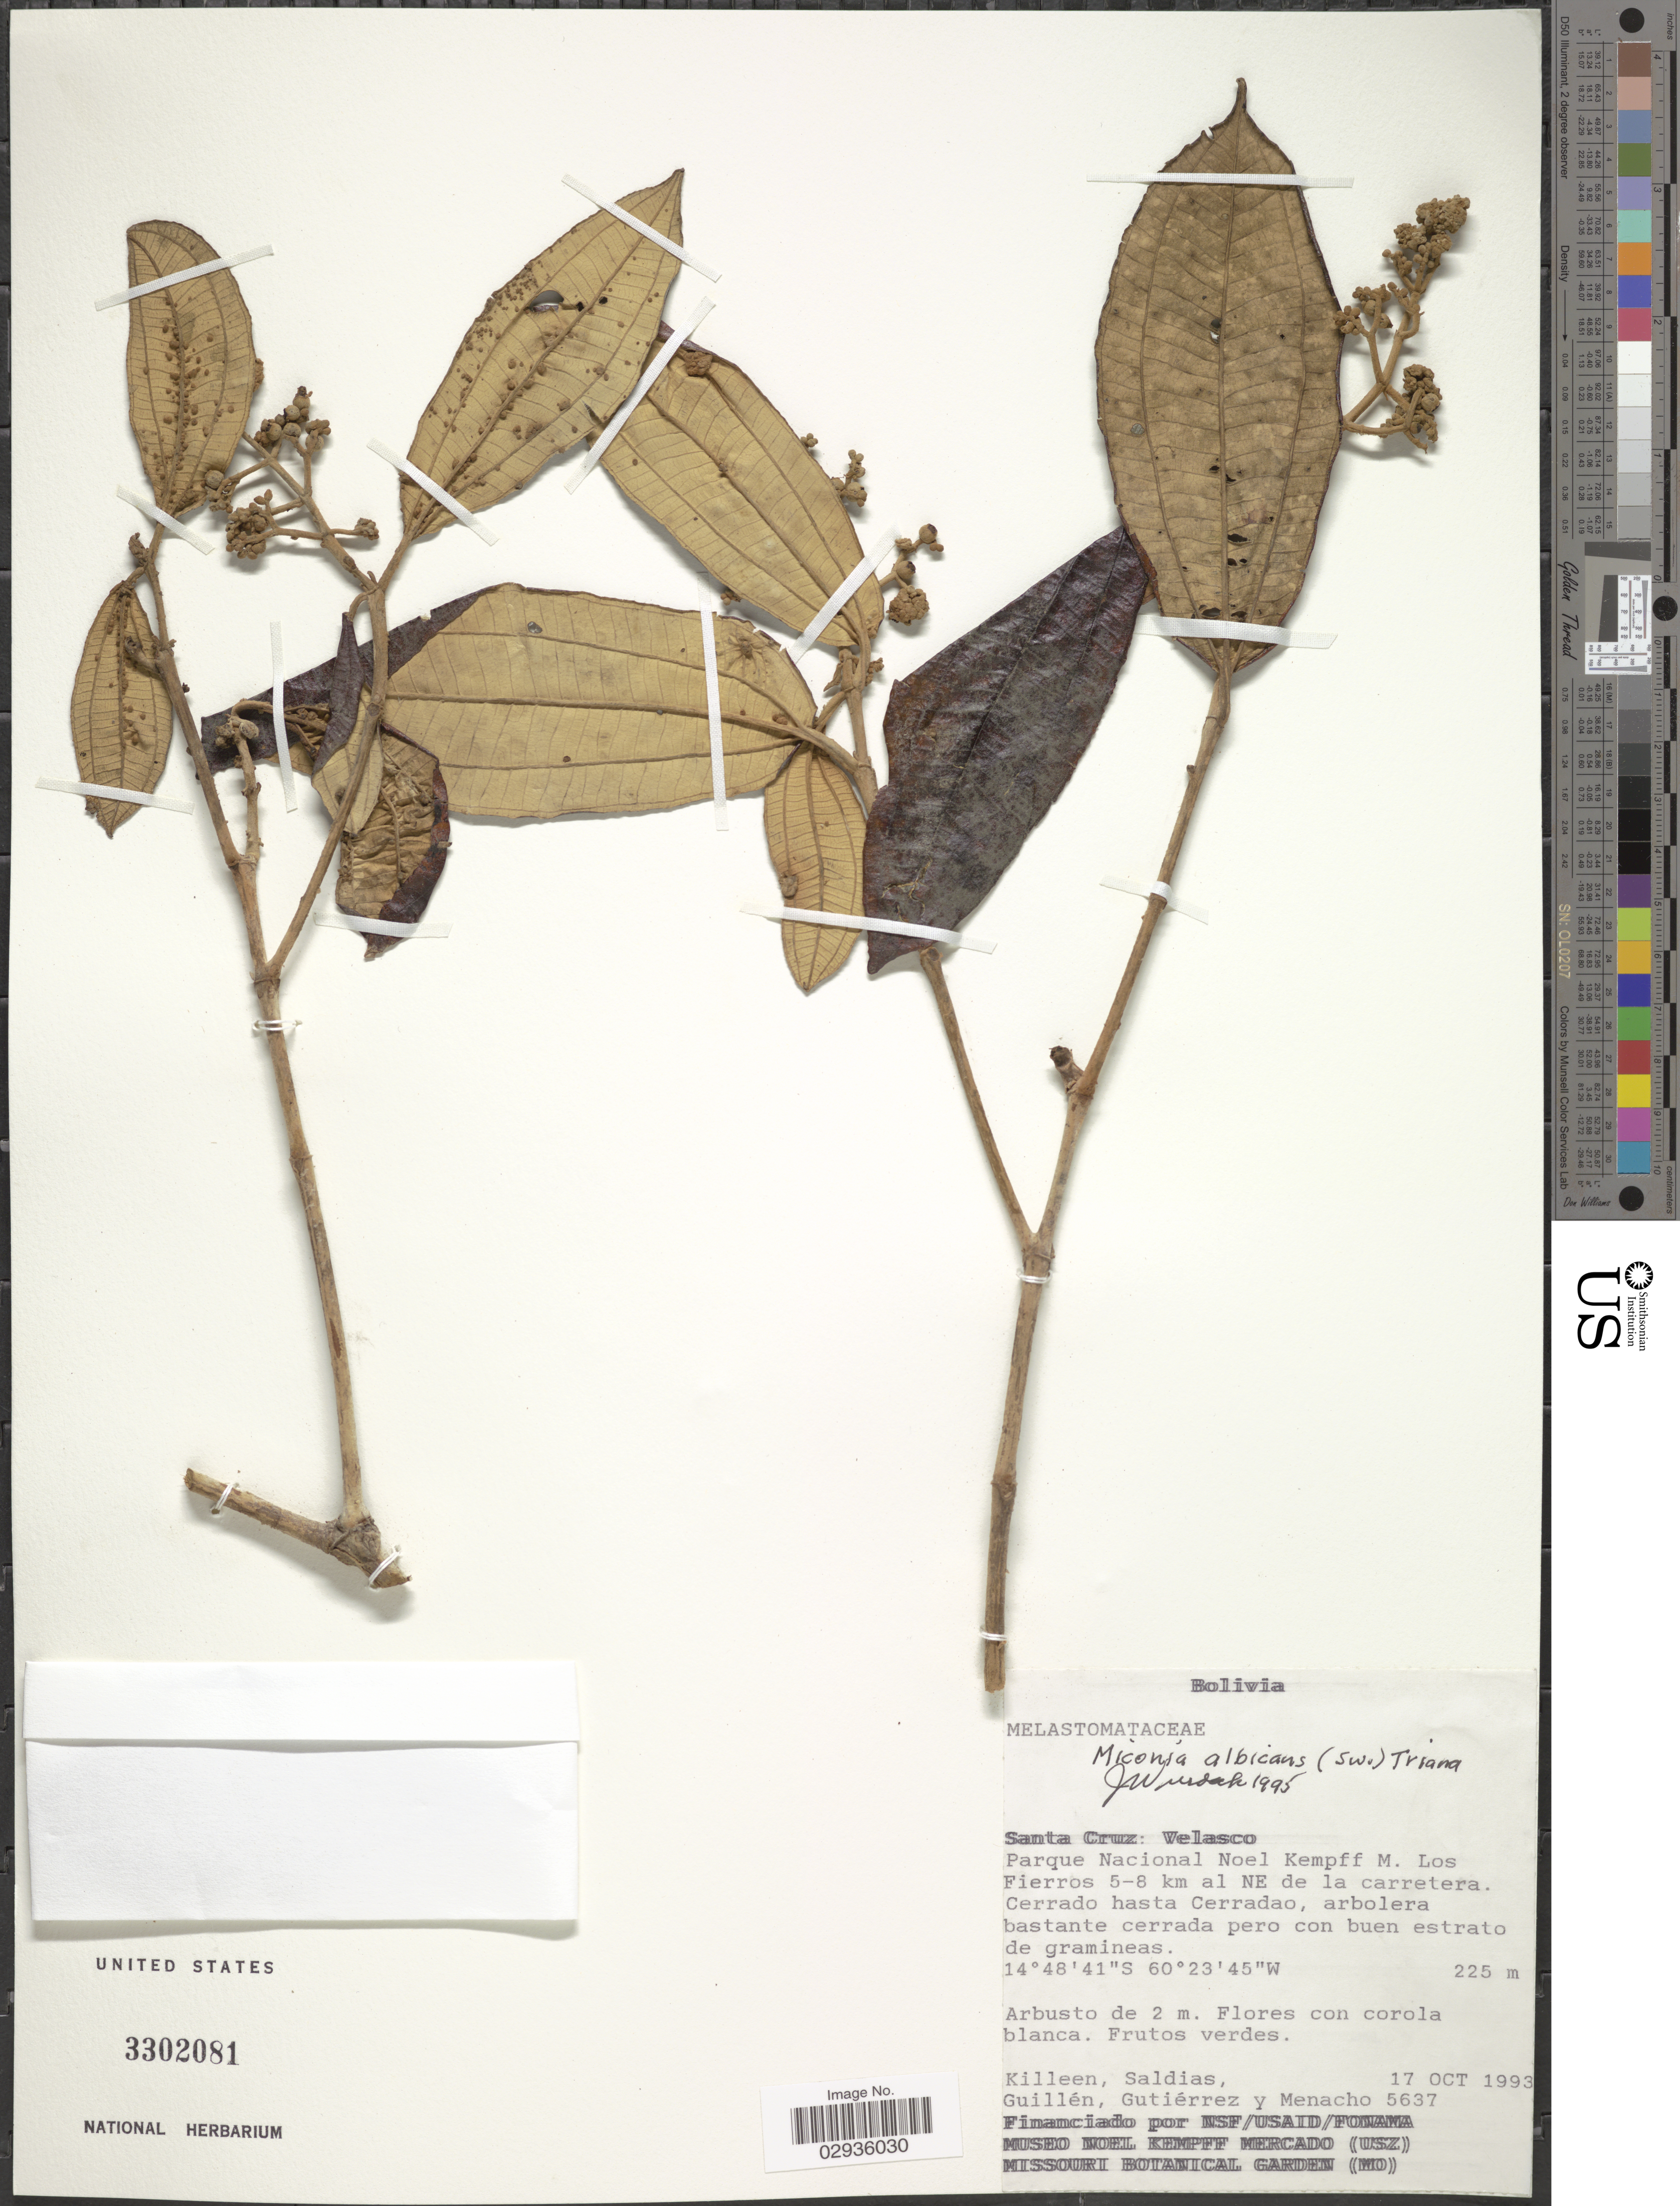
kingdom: Plantae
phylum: Tracheophyta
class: Magnoliopsida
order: Myrtales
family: Melastomataceae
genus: Miconia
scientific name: Miconia albicans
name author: (Sw.) Steud.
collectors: Killeen, --, -. Saldias, -- Guillen, Gutiérrez, -- & Menacho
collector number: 5637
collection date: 1993-10-17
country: Bolivia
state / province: Santa Cruz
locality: Velasco. Parque Nacional Noel Kempff M. Los Fierros 5-8 km al NE de la carretera. Cerrado hasta Cerradao.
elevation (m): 225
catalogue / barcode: US 3302081